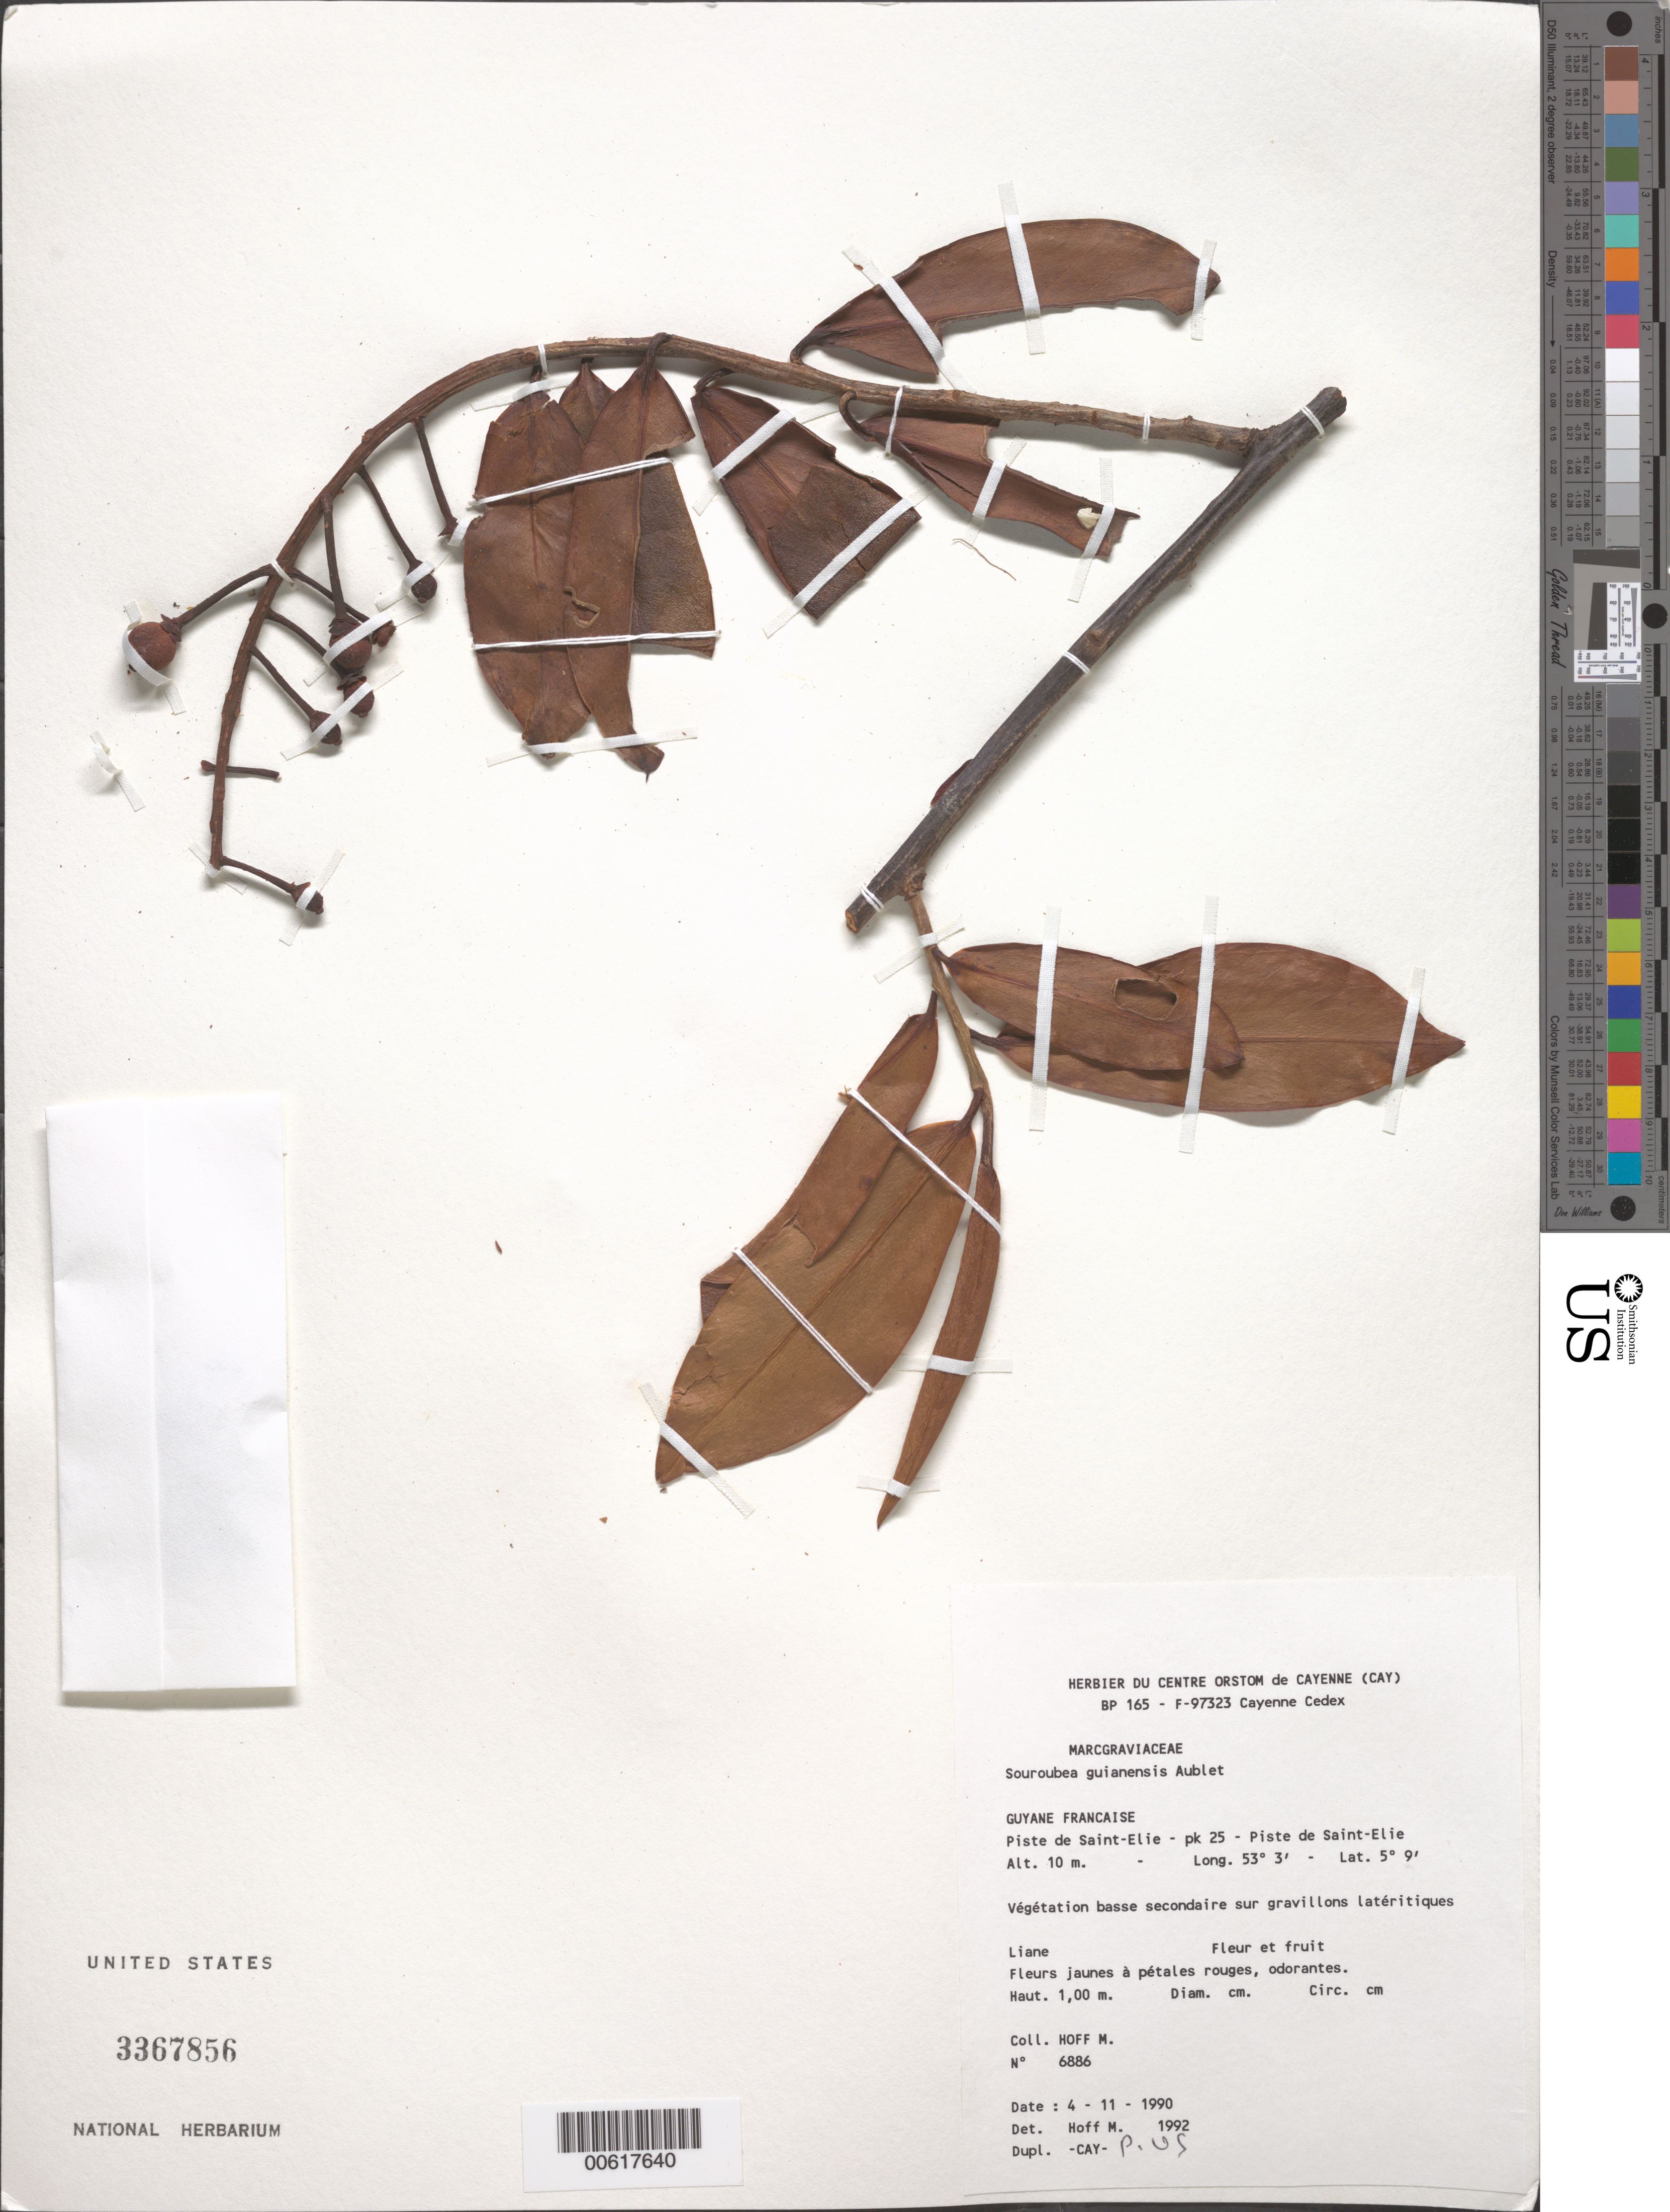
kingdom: Plantae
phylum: Tracheophyta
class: Magnoliopsida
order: Ericales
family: Marcgraviaceae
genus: Souroubea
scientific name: Souroubea guianensis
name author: Aubl.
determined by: Hoff, M.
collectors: M. Hoff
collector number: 6886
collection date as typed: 4-Nov-90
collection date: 1990-11-04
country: French Guiana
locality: Piste de Saint-Élie, pk. 25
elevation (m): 10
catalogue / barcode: US 3367856